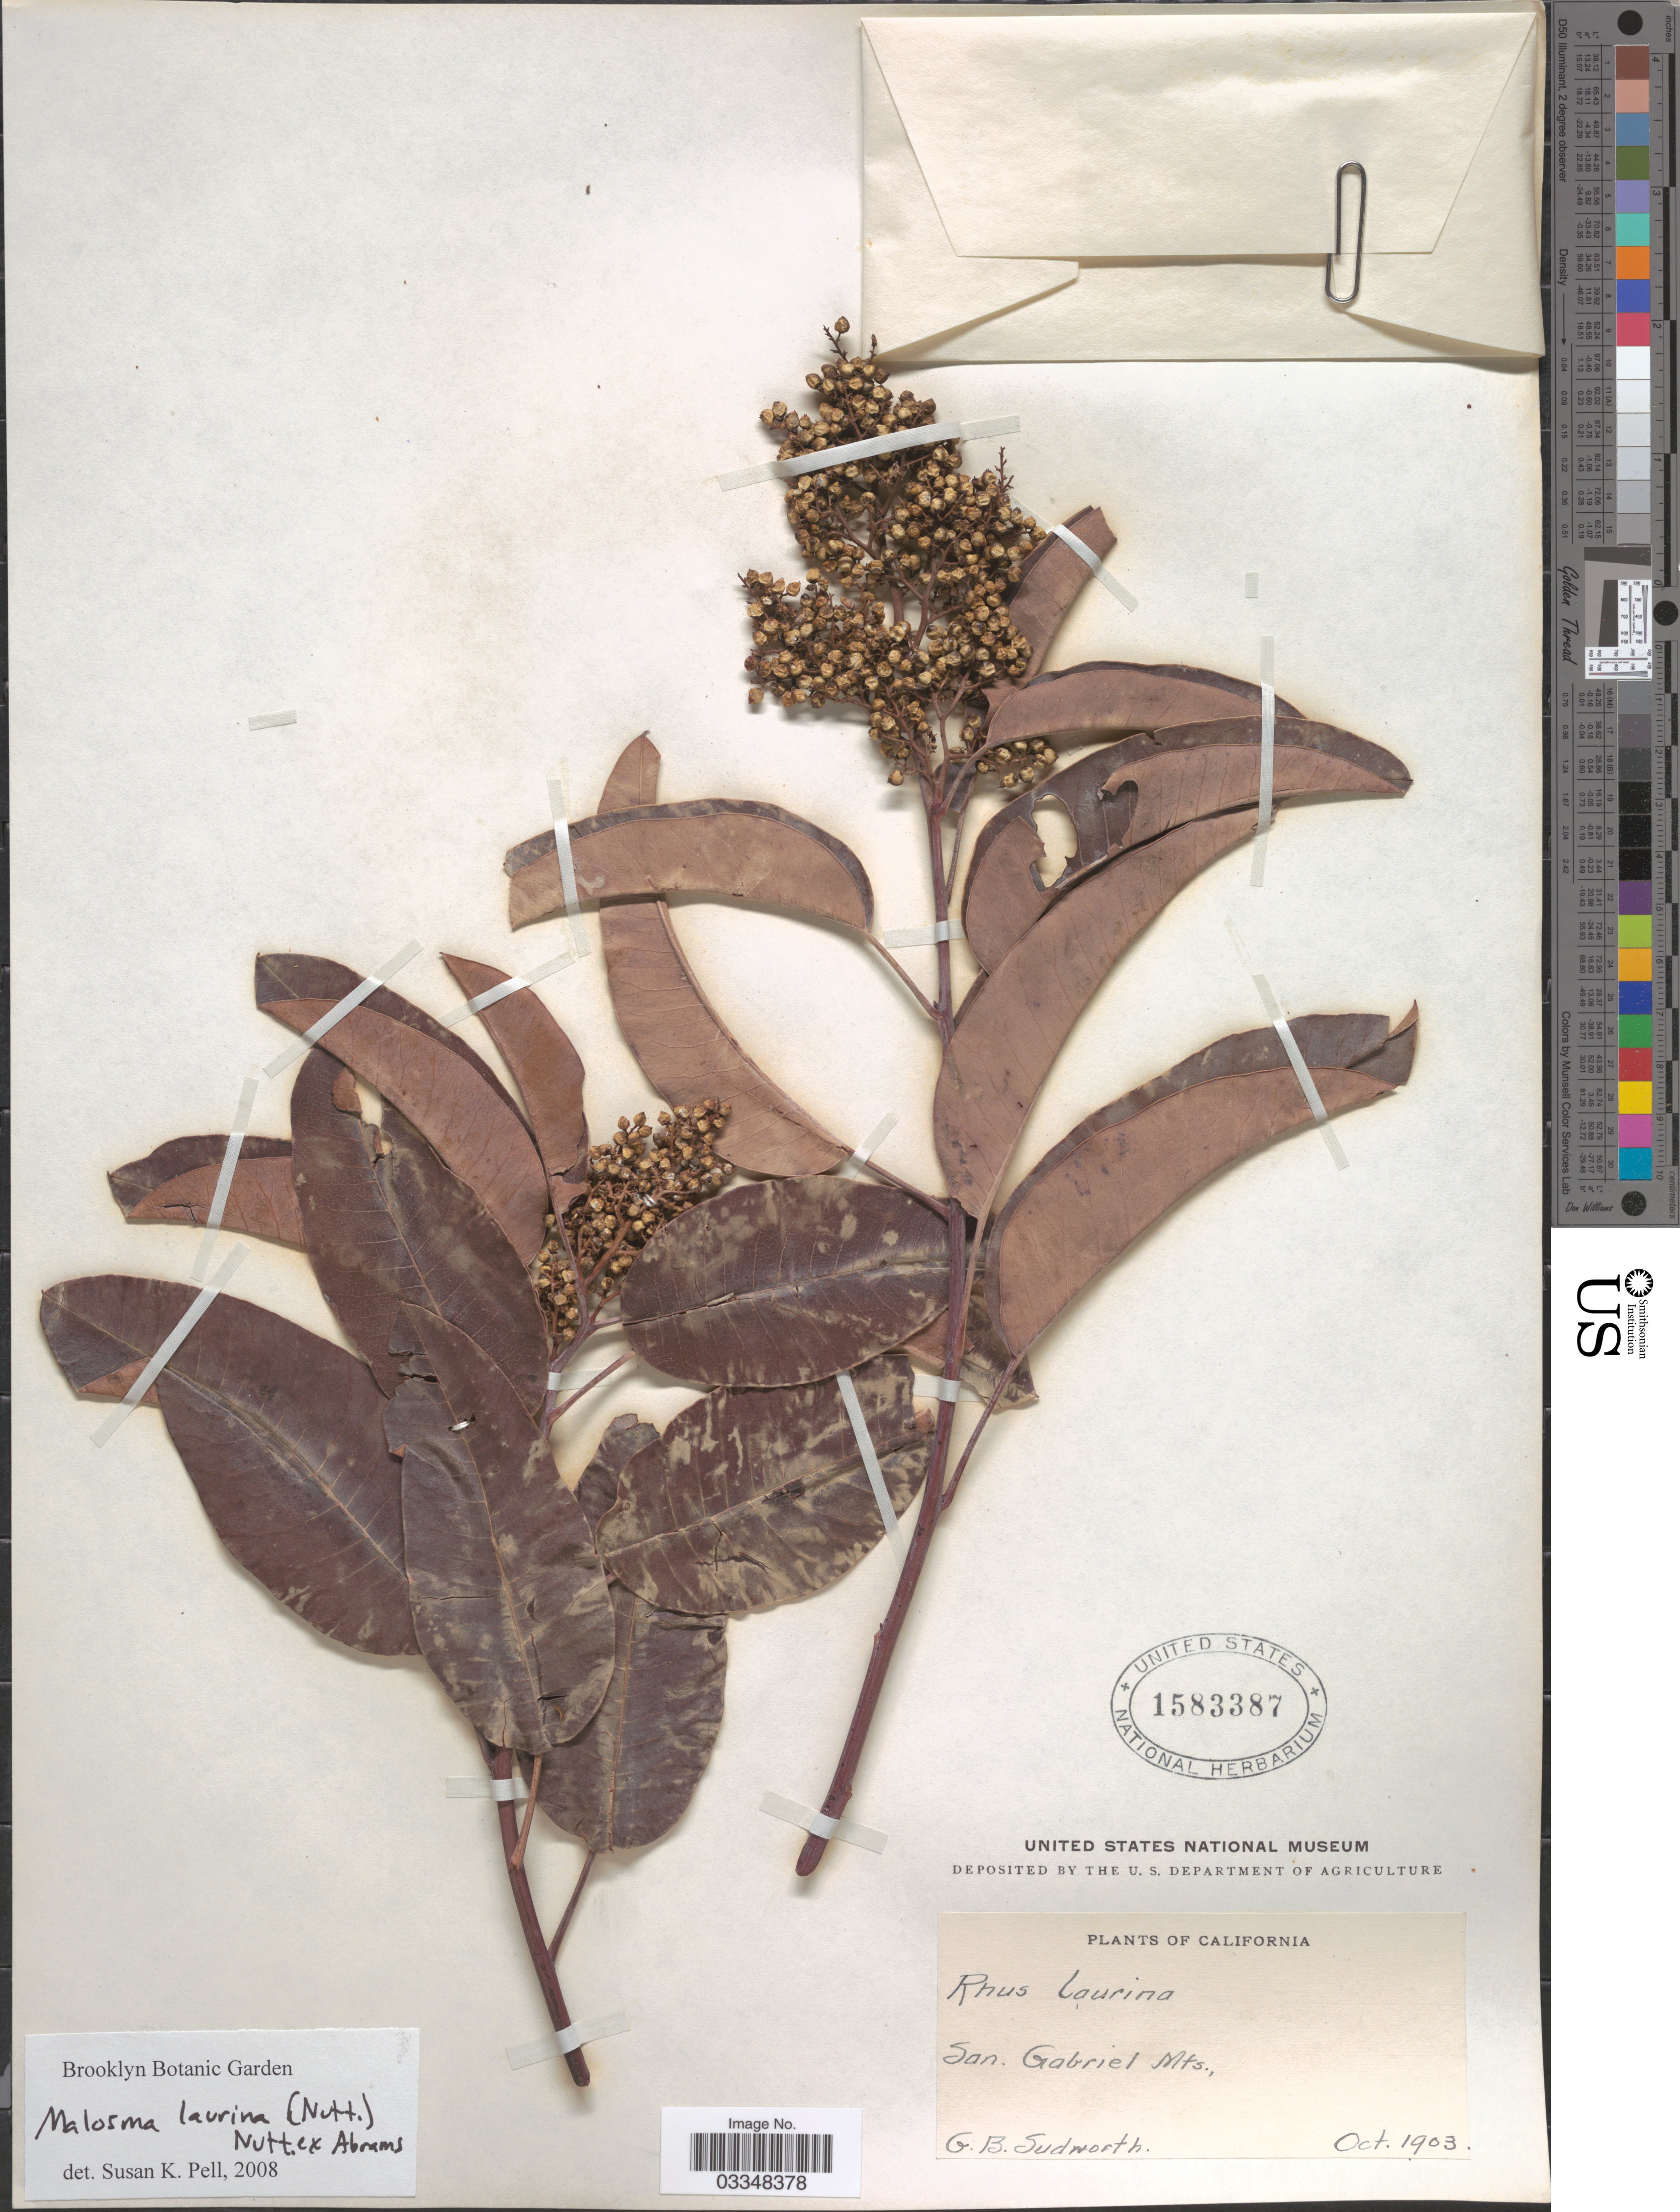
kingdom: Plantae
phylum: Tracheophyta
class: Magnoliopsida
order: Sapindales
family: Anacardiaceae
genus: Malosma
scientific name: Malosma laurina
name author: (Nutt.) Nutt. ex Abrams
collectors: G. B. Sudworth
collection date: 1903-10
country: United States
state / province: California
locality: San. Gabriel Mts.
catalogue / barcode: US 1583387